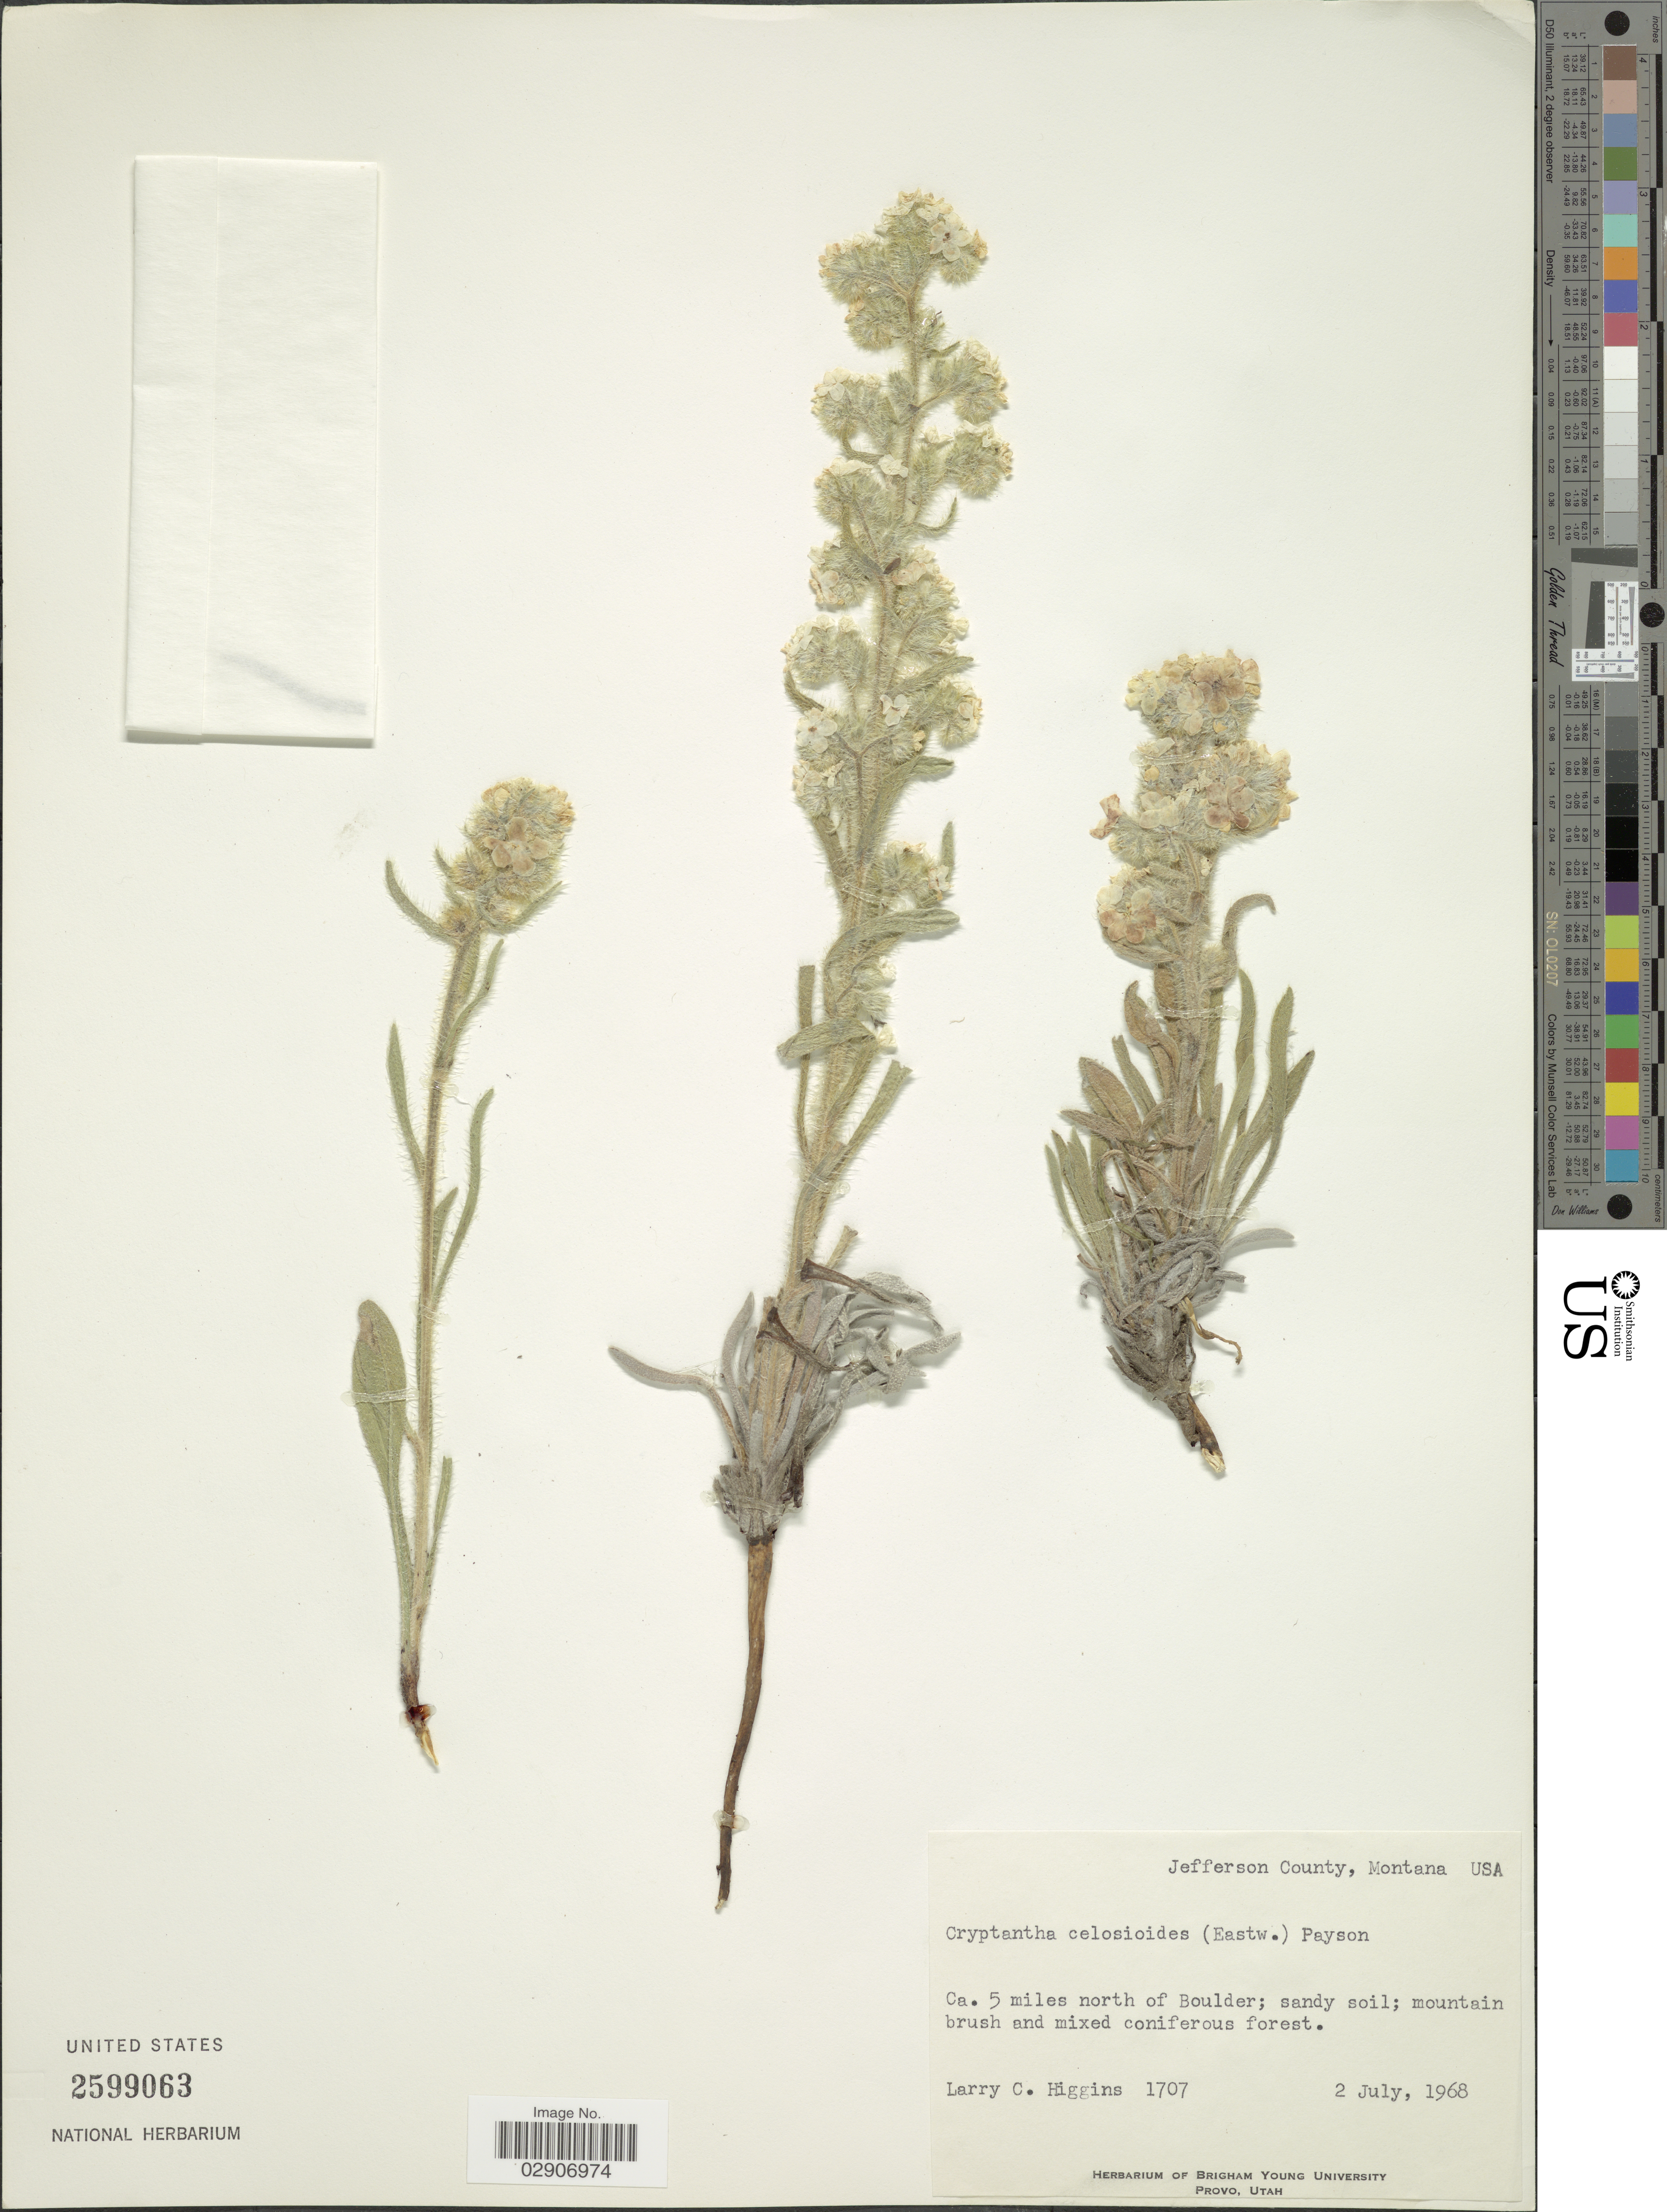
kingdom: Plantae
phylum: Tracheophyta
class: Magnoliopsida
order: Boraginales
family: Boraginaceae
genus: Cryptantha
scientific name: Cryptantha celosioides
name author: (Eastw.) Payson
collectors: L. Higgins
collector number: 1707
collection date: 1968-07-02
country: United States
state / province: Montana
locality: Jefferson County. Ca. 5 miles north of Boulder.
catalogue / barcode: US 2599063